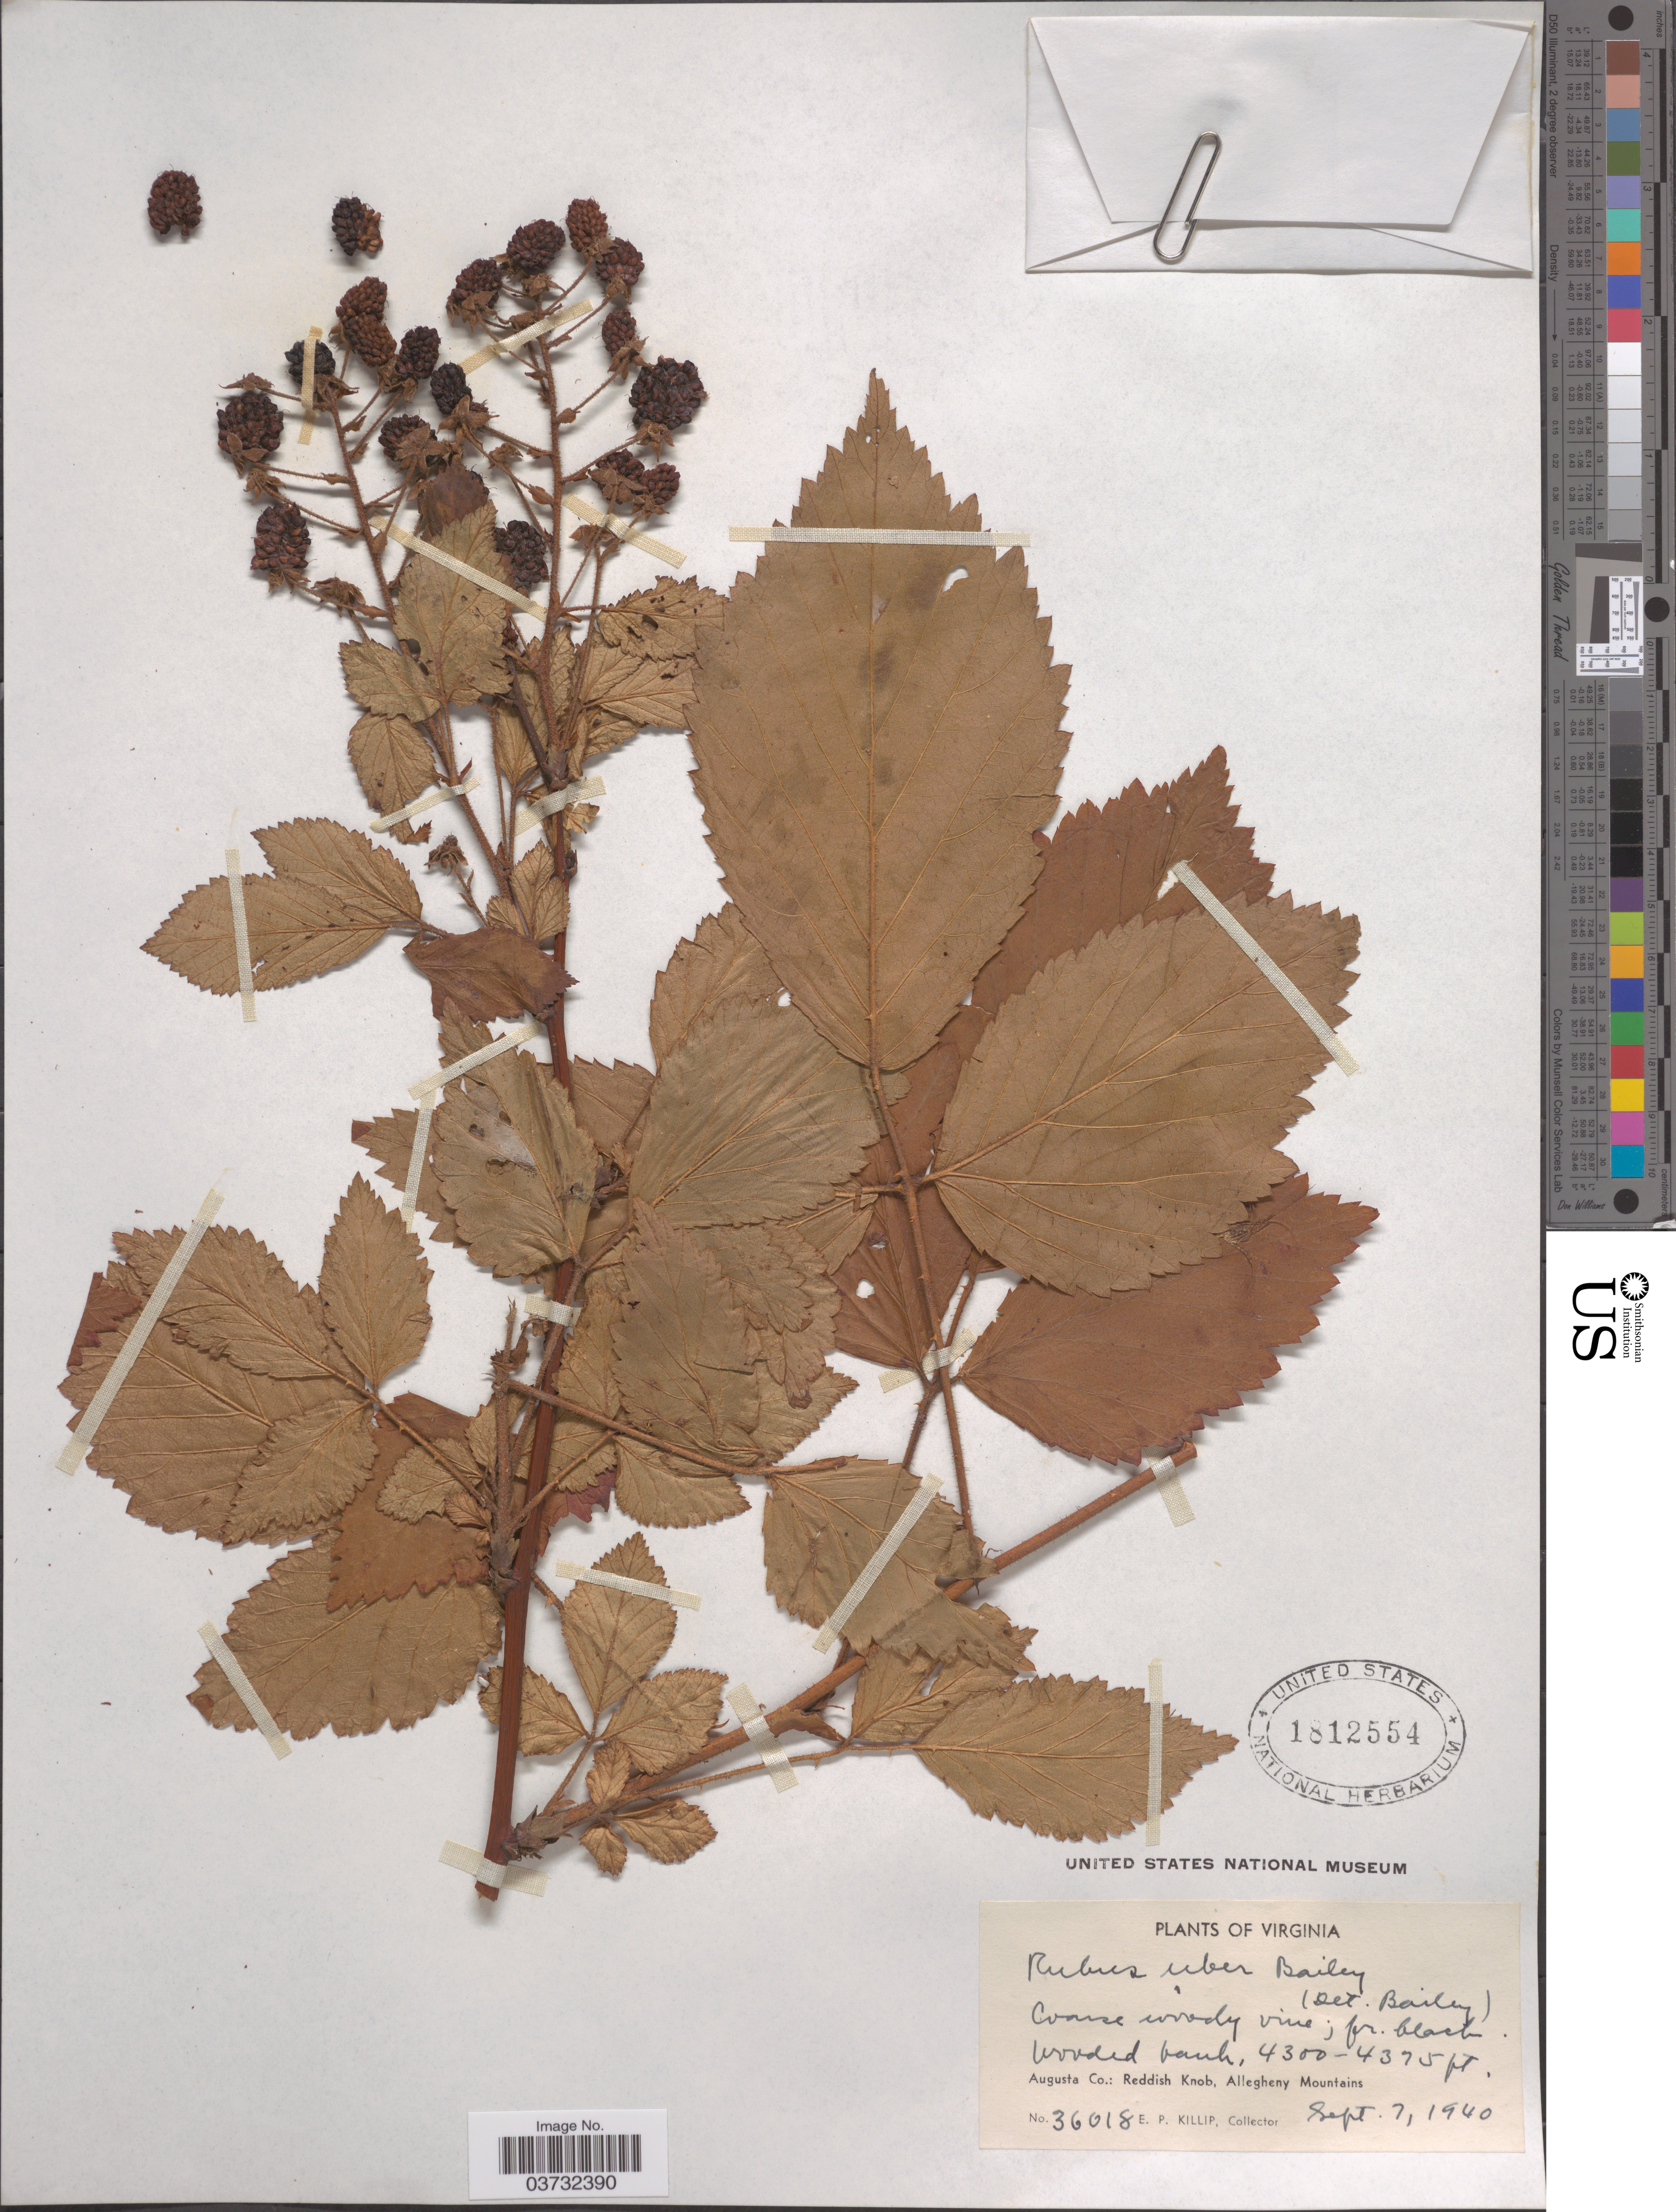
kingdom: Plantae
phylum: Tracheophyta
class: Magnoliopsida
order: Rosales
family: Rosaceae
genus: Rubus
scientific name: Rubus uber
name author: L.H. Bailey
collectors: E. P. Killip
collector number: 36018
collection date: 1940-09-07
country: United States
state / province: Virginia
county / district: Augusta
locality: Augusta Co.: Reddish Knob, Allegheny Mountains.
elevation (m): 1311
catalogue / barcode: US 1812554